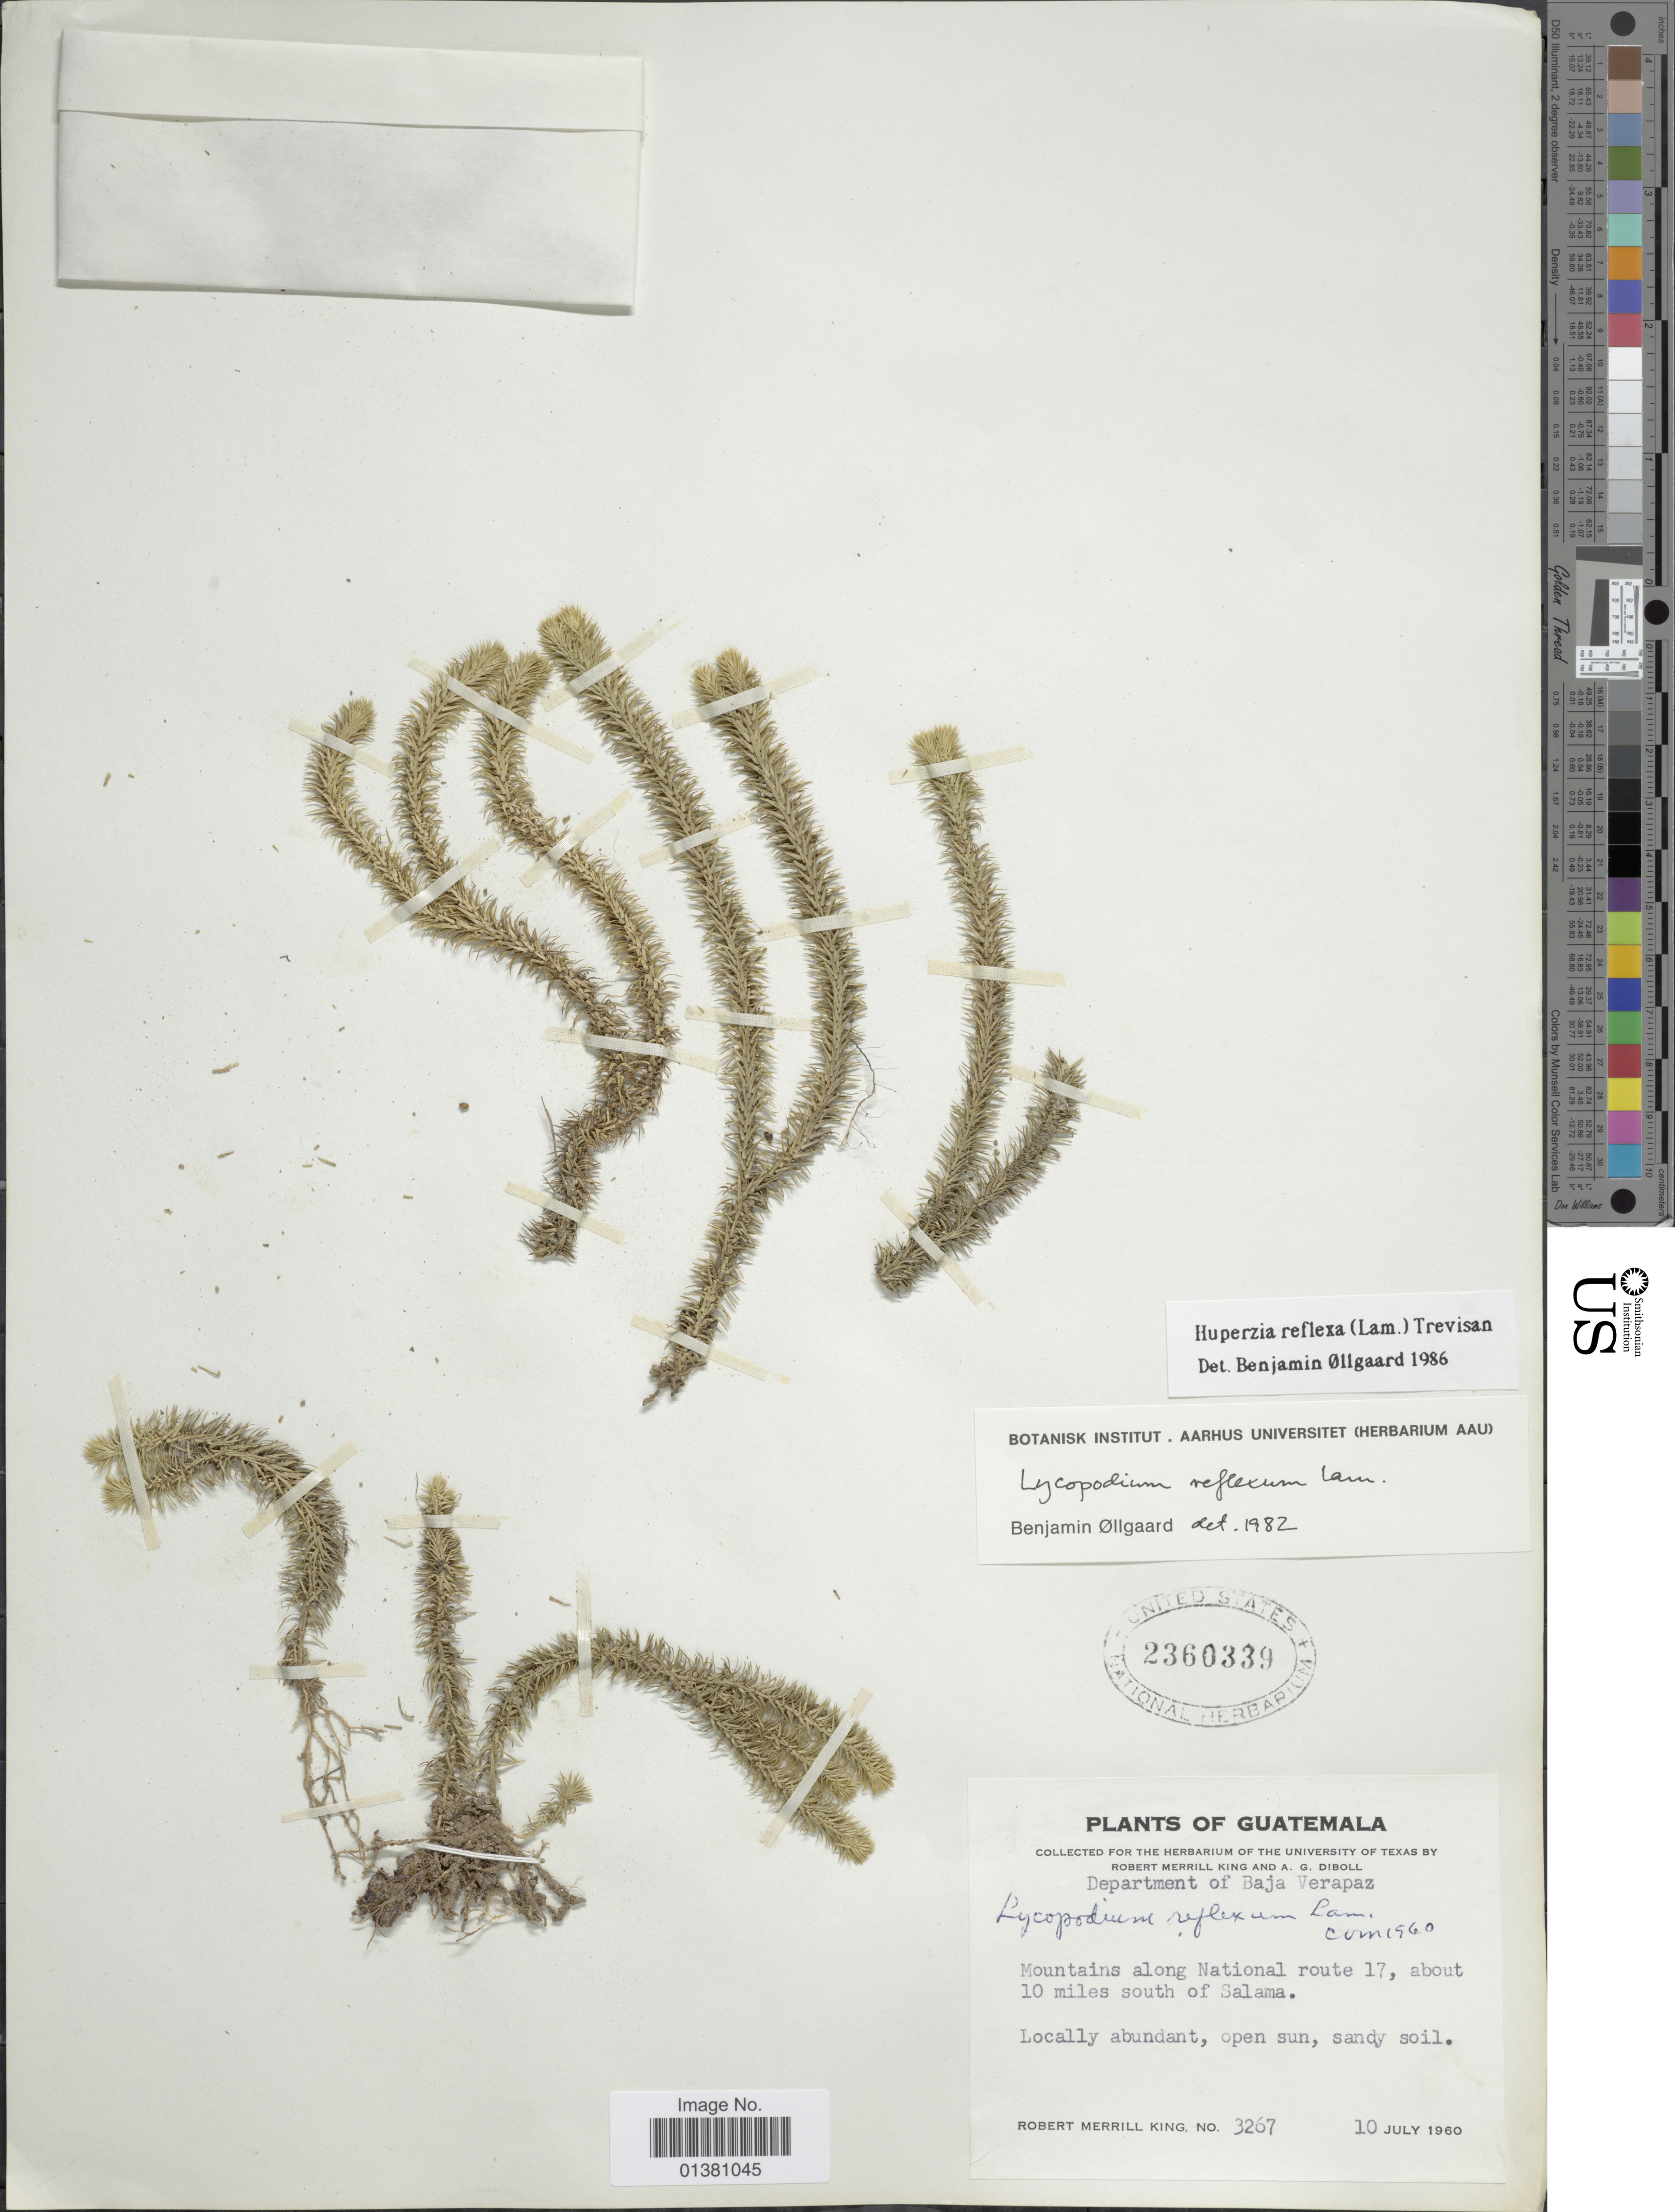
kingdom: Plantae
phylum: Tracheophyta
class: Lycopodiopsida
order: Lycopodiales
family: Lycopodiaceae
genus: Phlegmariurus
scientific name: Phlegmariurus reflexus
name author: (Lam.) B. Øllg.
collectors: R. M. King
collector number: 3267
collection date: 1960-07-10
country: Guatemala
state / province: Baja Verapaz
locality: Department of Baja Verapaz, Mountains along National route 17, about 10 miles south of Salama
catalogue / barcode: US 2360339